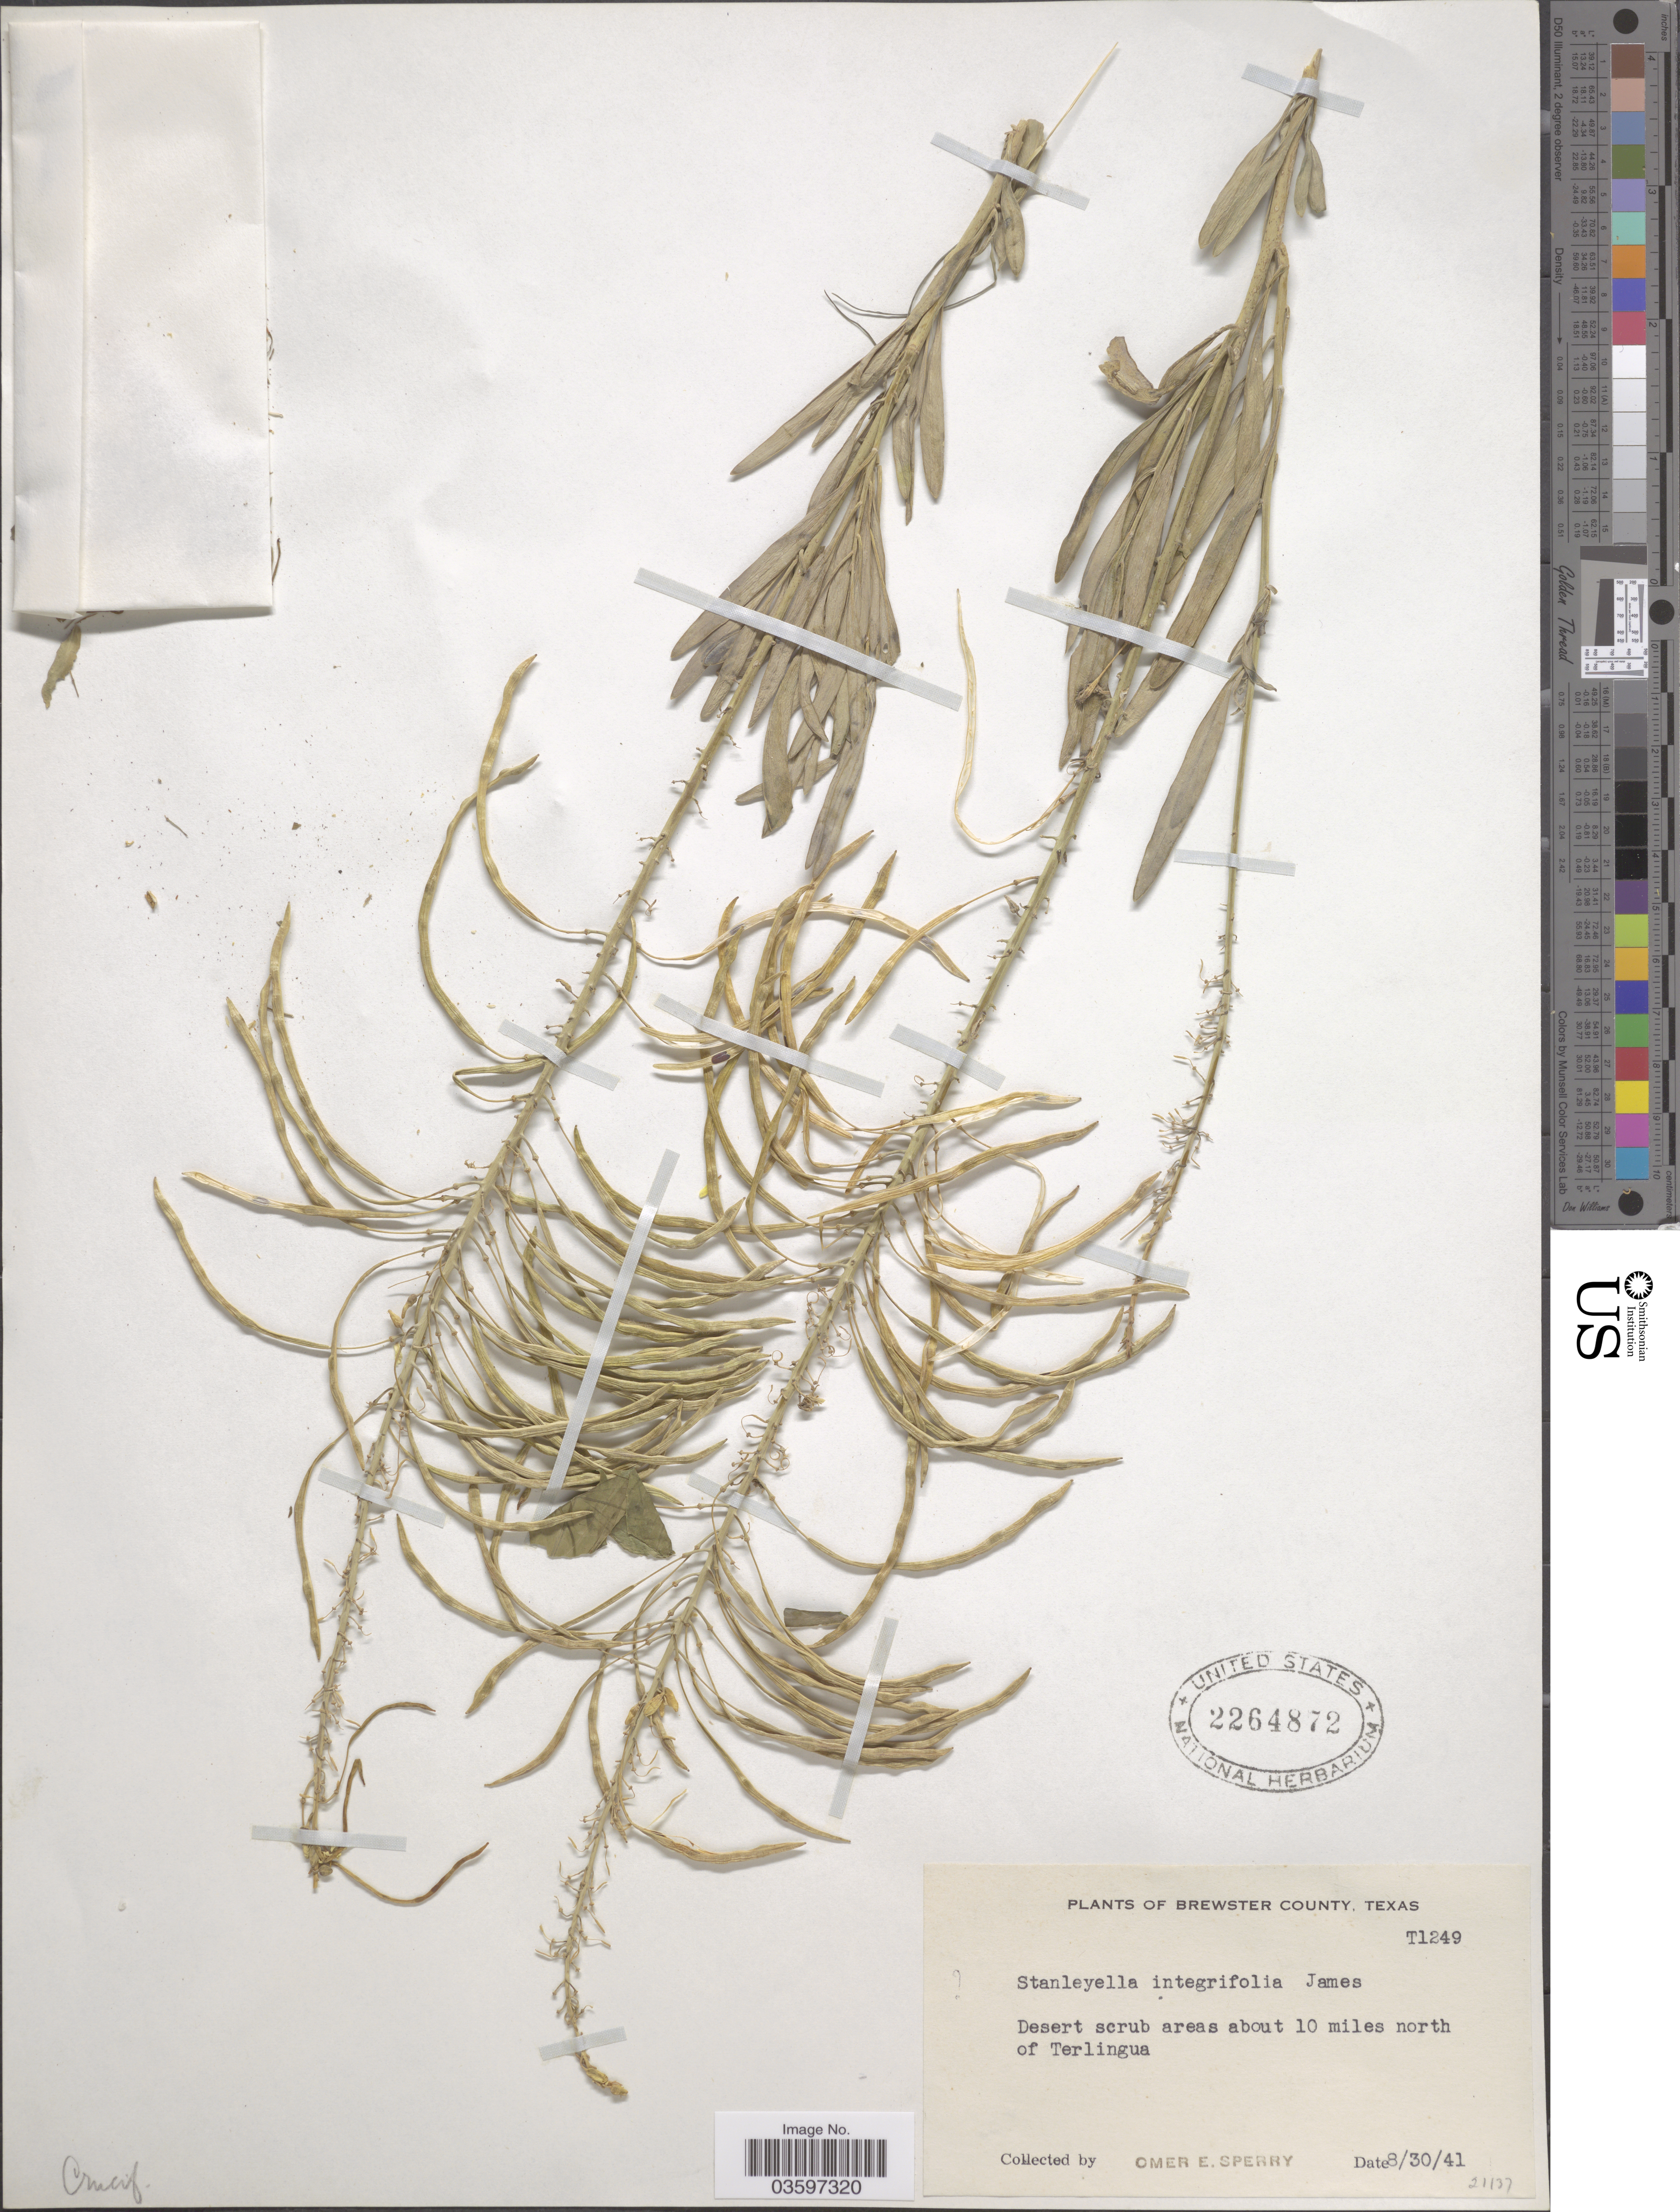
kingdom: Plantae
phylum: Tracheophyta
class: Magnoliopsida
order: Brassicales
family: Brassicaceae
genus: Stanleyella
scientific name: Stanleyella wrightii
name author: Rydb.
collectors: O. E. Sperry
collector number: T1249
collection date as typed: Transcribed d/m/y: 30/8/41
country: United States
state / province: Texas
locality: Brewster County. Desert scrub areas about 10 miles north of Terlingua.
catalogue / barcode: US 2264872